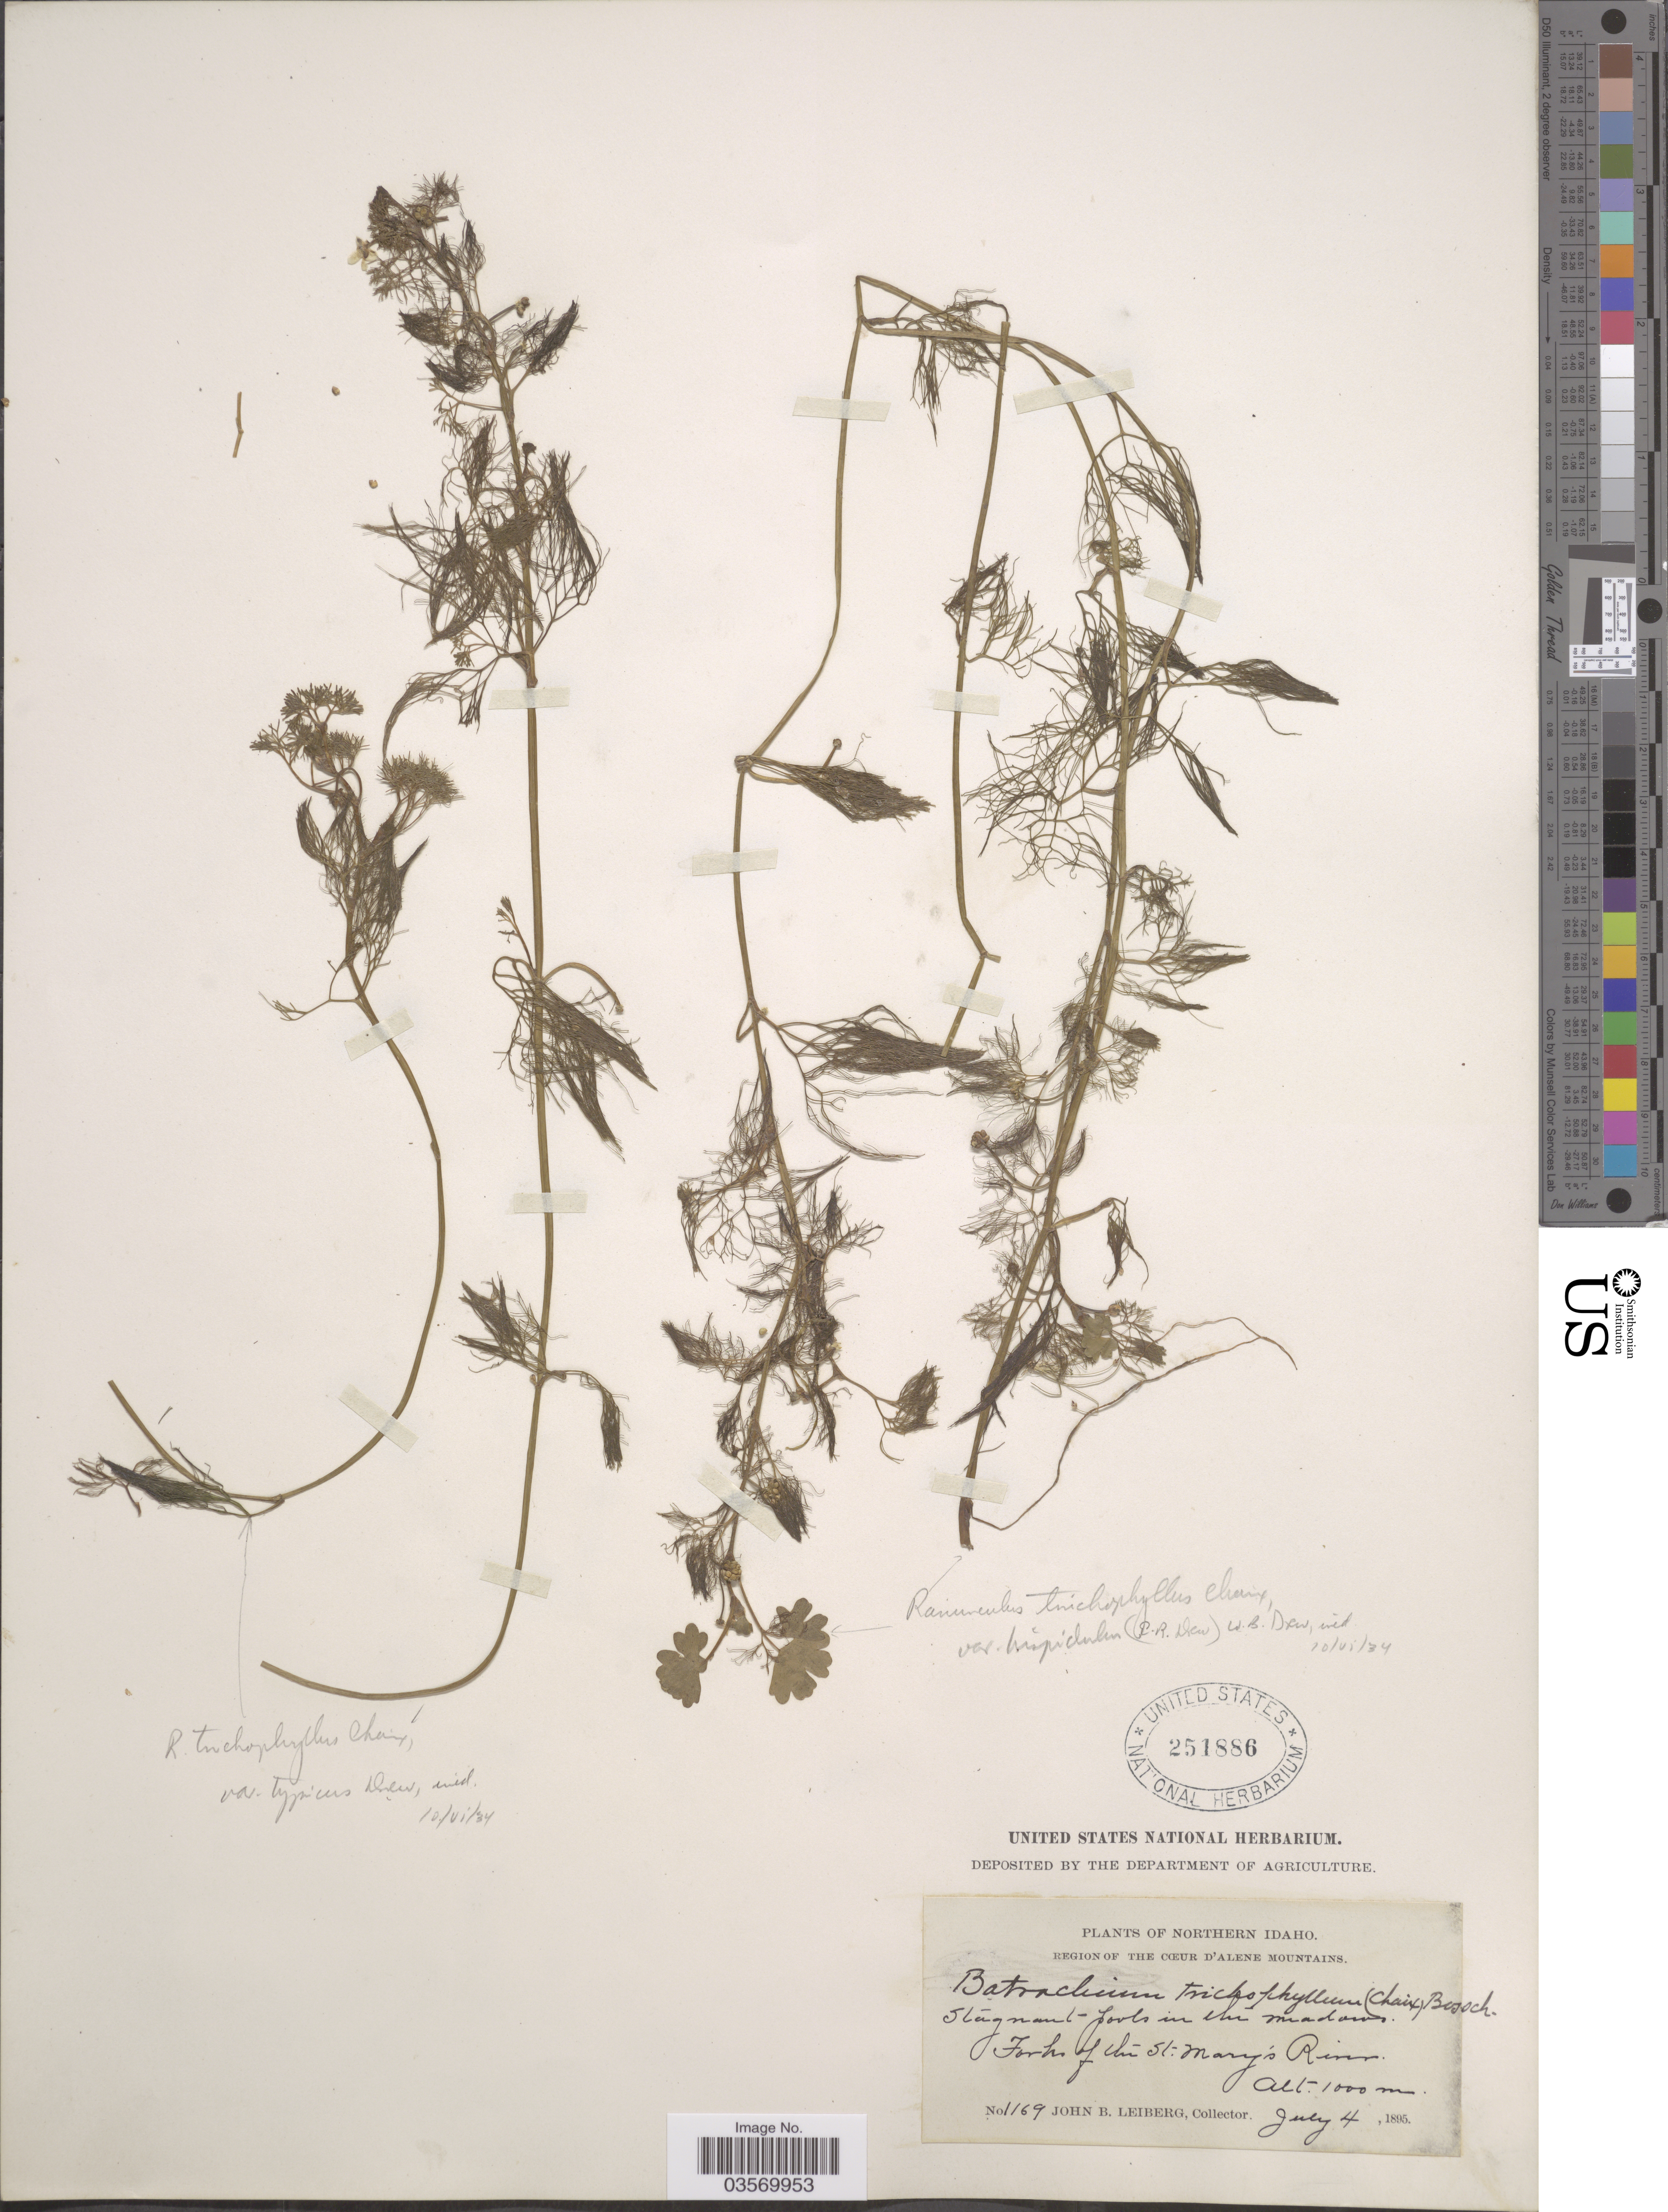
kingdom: Plantae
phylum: Tracheophyta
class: Magnoliopsida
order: Ranunculales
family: Ranunculaceae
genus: Ranunculus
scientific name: Ranunculus mongolicus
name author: (Krylov) Serg.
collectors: J. B. Leiberg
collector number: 1169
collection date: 1895-07-04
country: United States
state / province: Idaho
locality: Northern Idaho. Region of the Cœur d'Alene Mountains. Forks of the St. Mary's River.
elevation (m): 1000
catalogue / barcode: US 251886